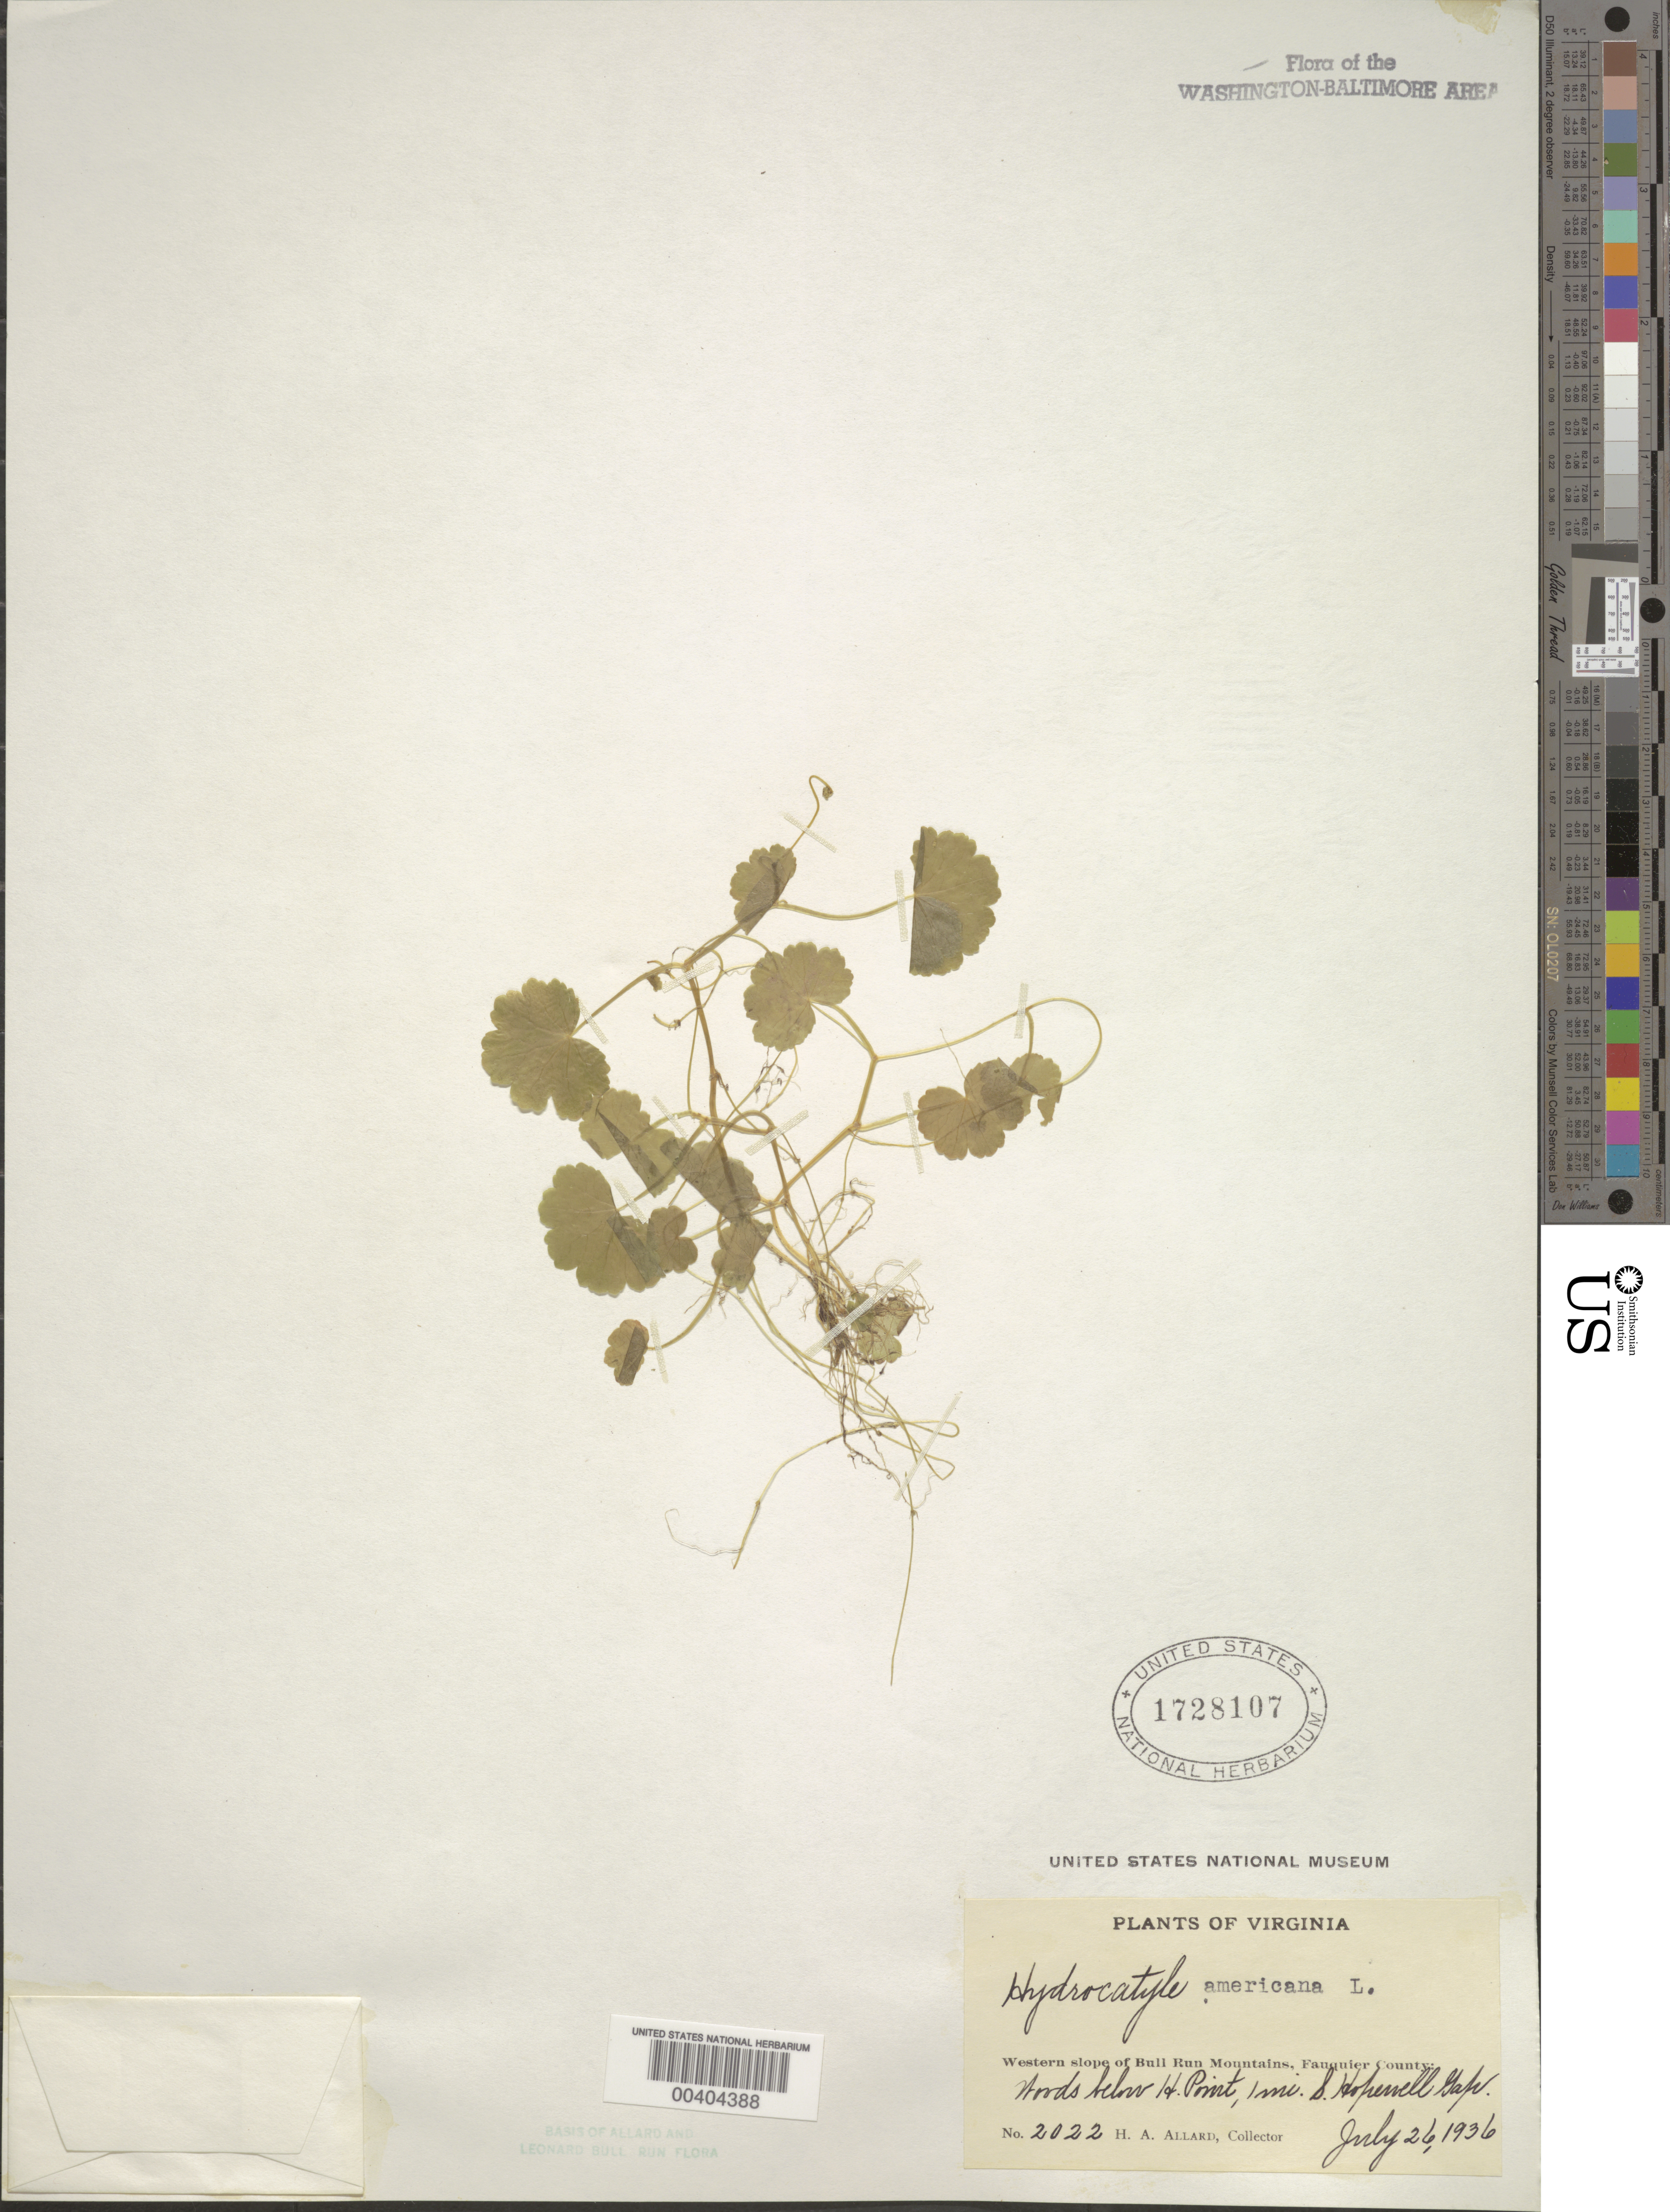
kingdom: Plantae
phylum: Tracheophyta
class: Magnoliopsida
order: Apiales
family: Araliaceae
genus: Hydrocotyle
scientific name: Hydrocotyle americana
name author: L.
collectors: H. A. Allard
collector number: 2022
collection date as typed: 26 Jul 1936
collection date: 1936-07-26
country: United States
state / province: Virginia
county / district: Fauquier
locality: Below High Point south of Hopewell Gap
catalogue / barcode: US 1728107